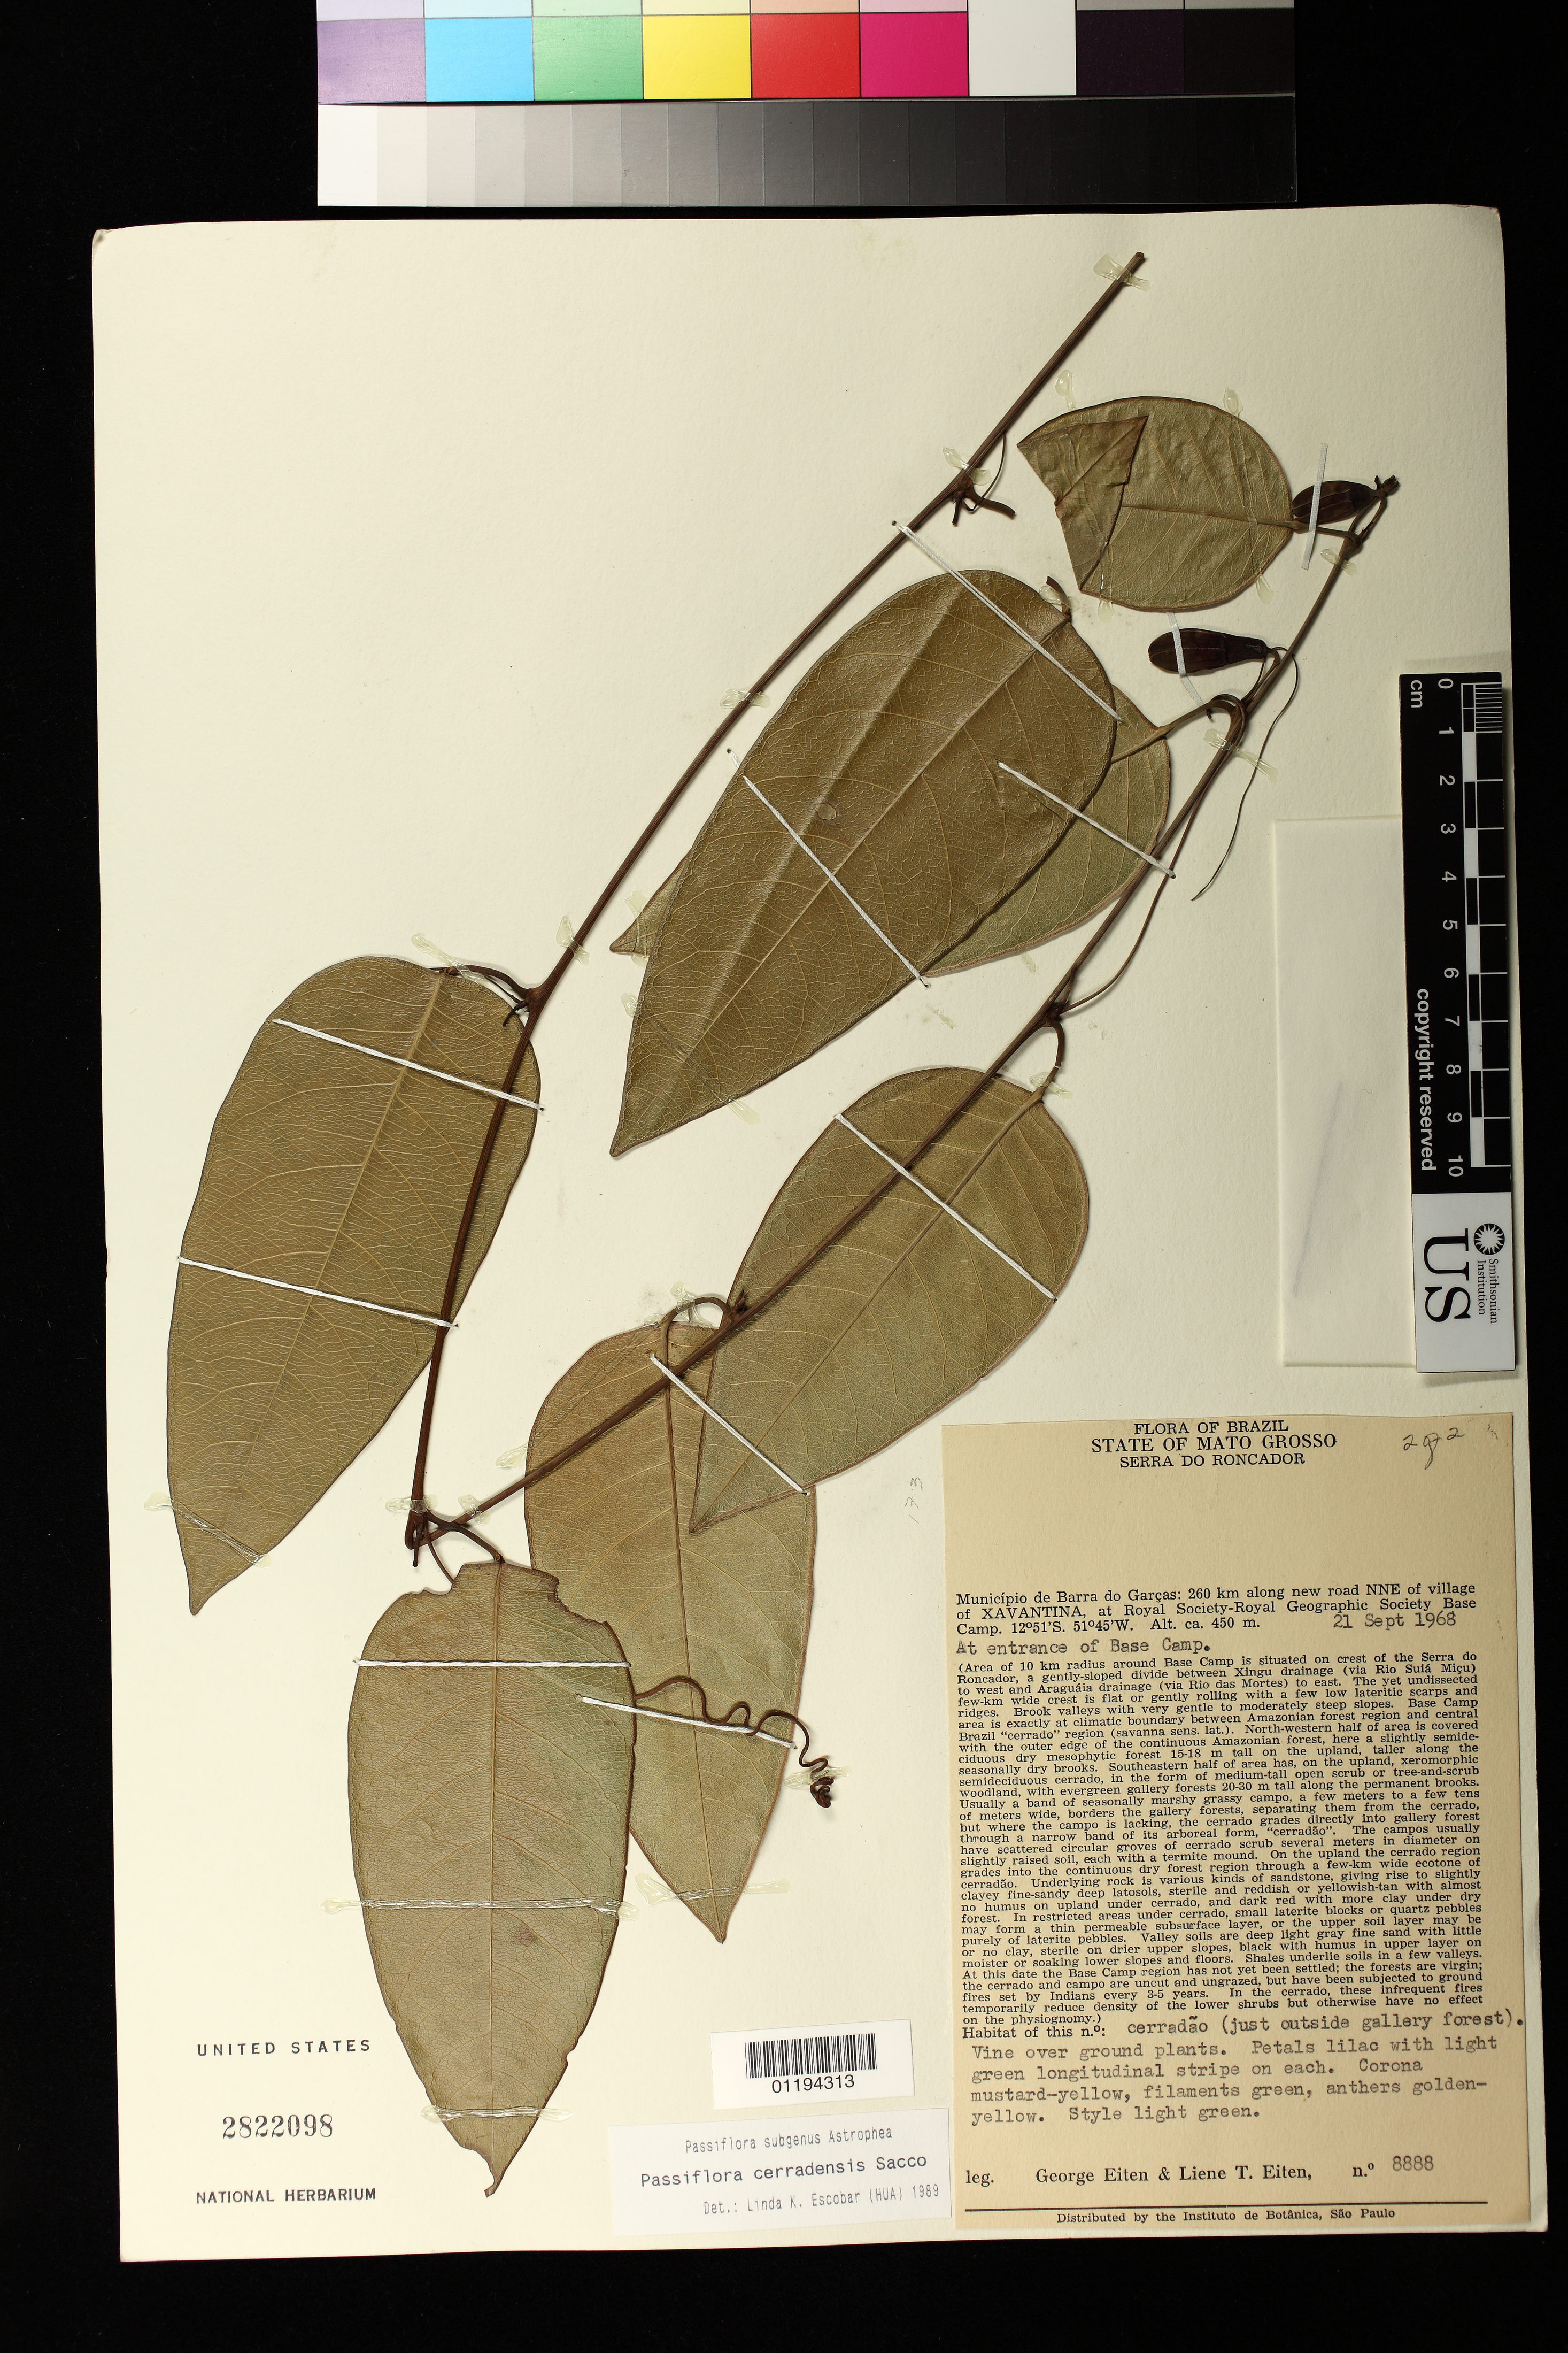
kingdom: Plantae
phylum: Tracheophyta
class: Magnoliopsida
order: Malpighiales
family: Passifloraceae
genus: Passiflora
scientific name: Passiflora cerradensis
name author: Sacco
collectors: G. Eiten & L. T. Eiten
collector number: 8888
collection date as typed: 21 Sep 1968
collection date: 1968-09-21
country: Brazil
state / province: Mato Grosso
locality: Municipio de Barra do Garcas: 260 km along new road NNE of village of Xavantina, at Royal Society - Royal Geographic Society Base Camp. At entrance of base camp.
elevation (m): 450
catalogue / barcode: US 2822098